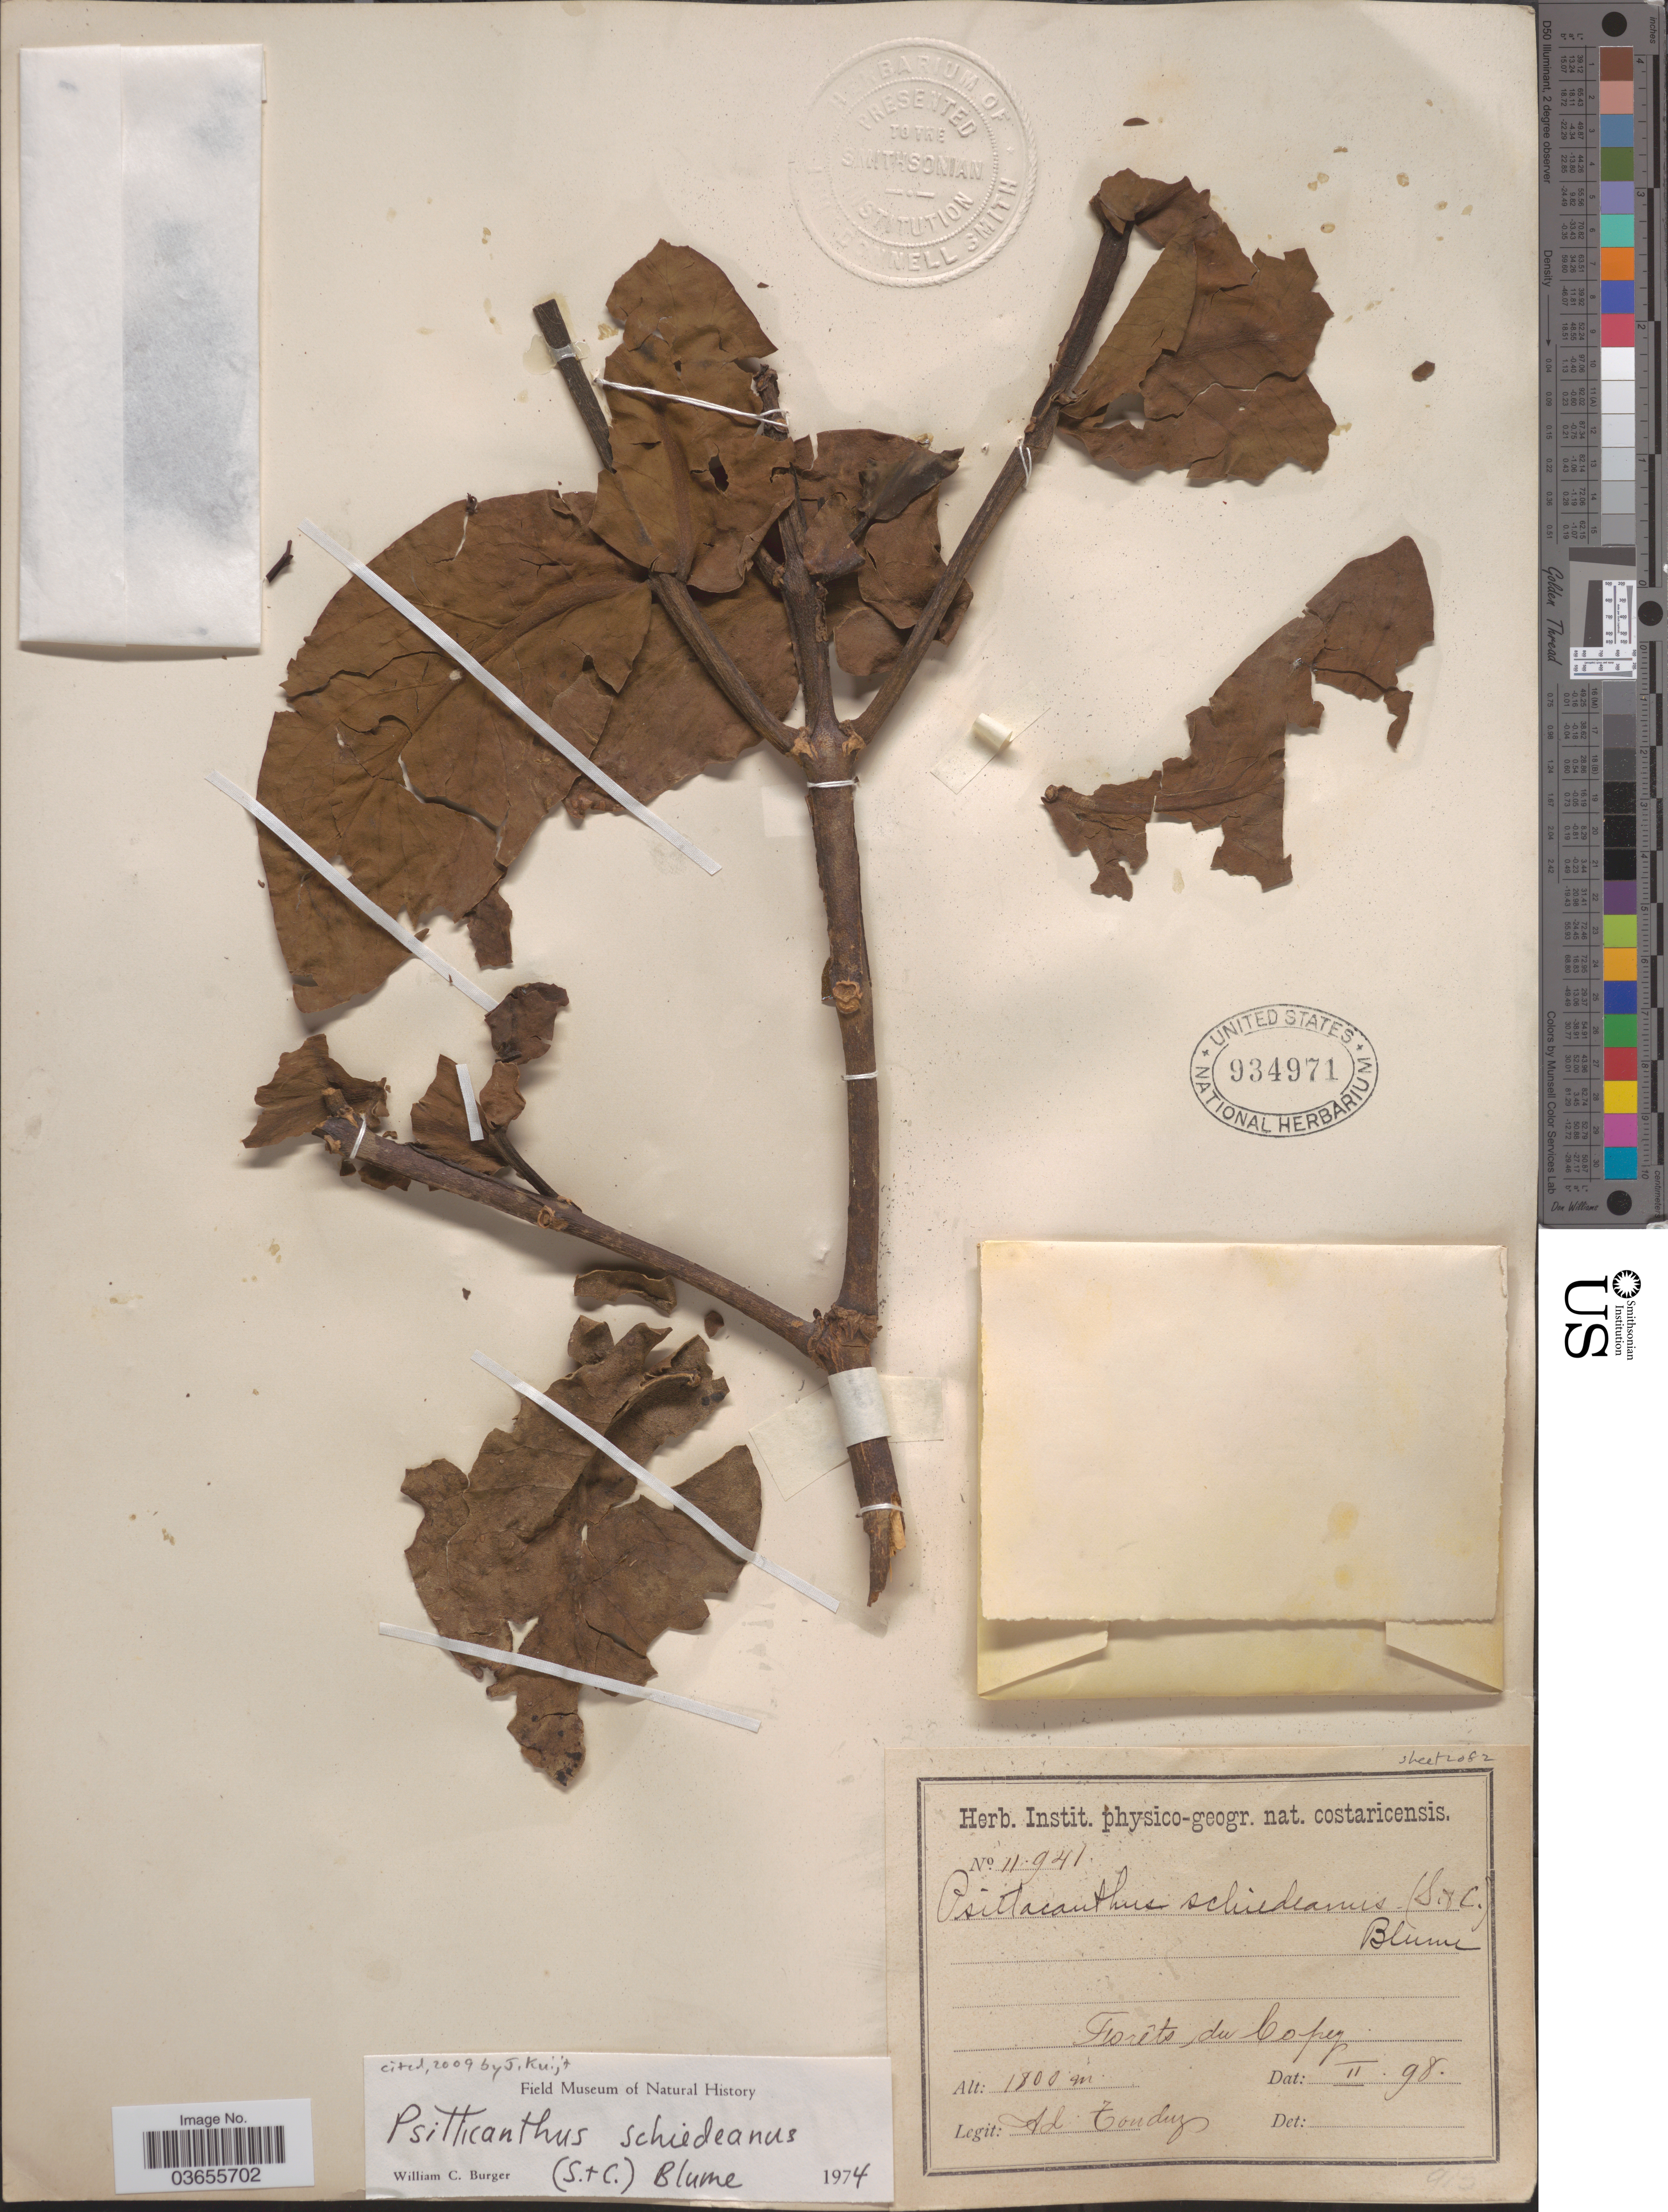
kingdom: Plantae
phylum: Tracheophyta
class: Magnoliopsida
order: Santalales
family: Loranthaceae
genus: Psittacanthus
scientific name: Psittacanthus schiedeanus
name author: (Schltdl. & Cham.) Blume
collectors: A. Tonduz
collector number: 11941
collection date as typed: Transcribed d/m/y: /2/98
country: Costa Rica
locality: Forêts du Copey.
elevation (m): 1800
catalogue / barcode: US 934971